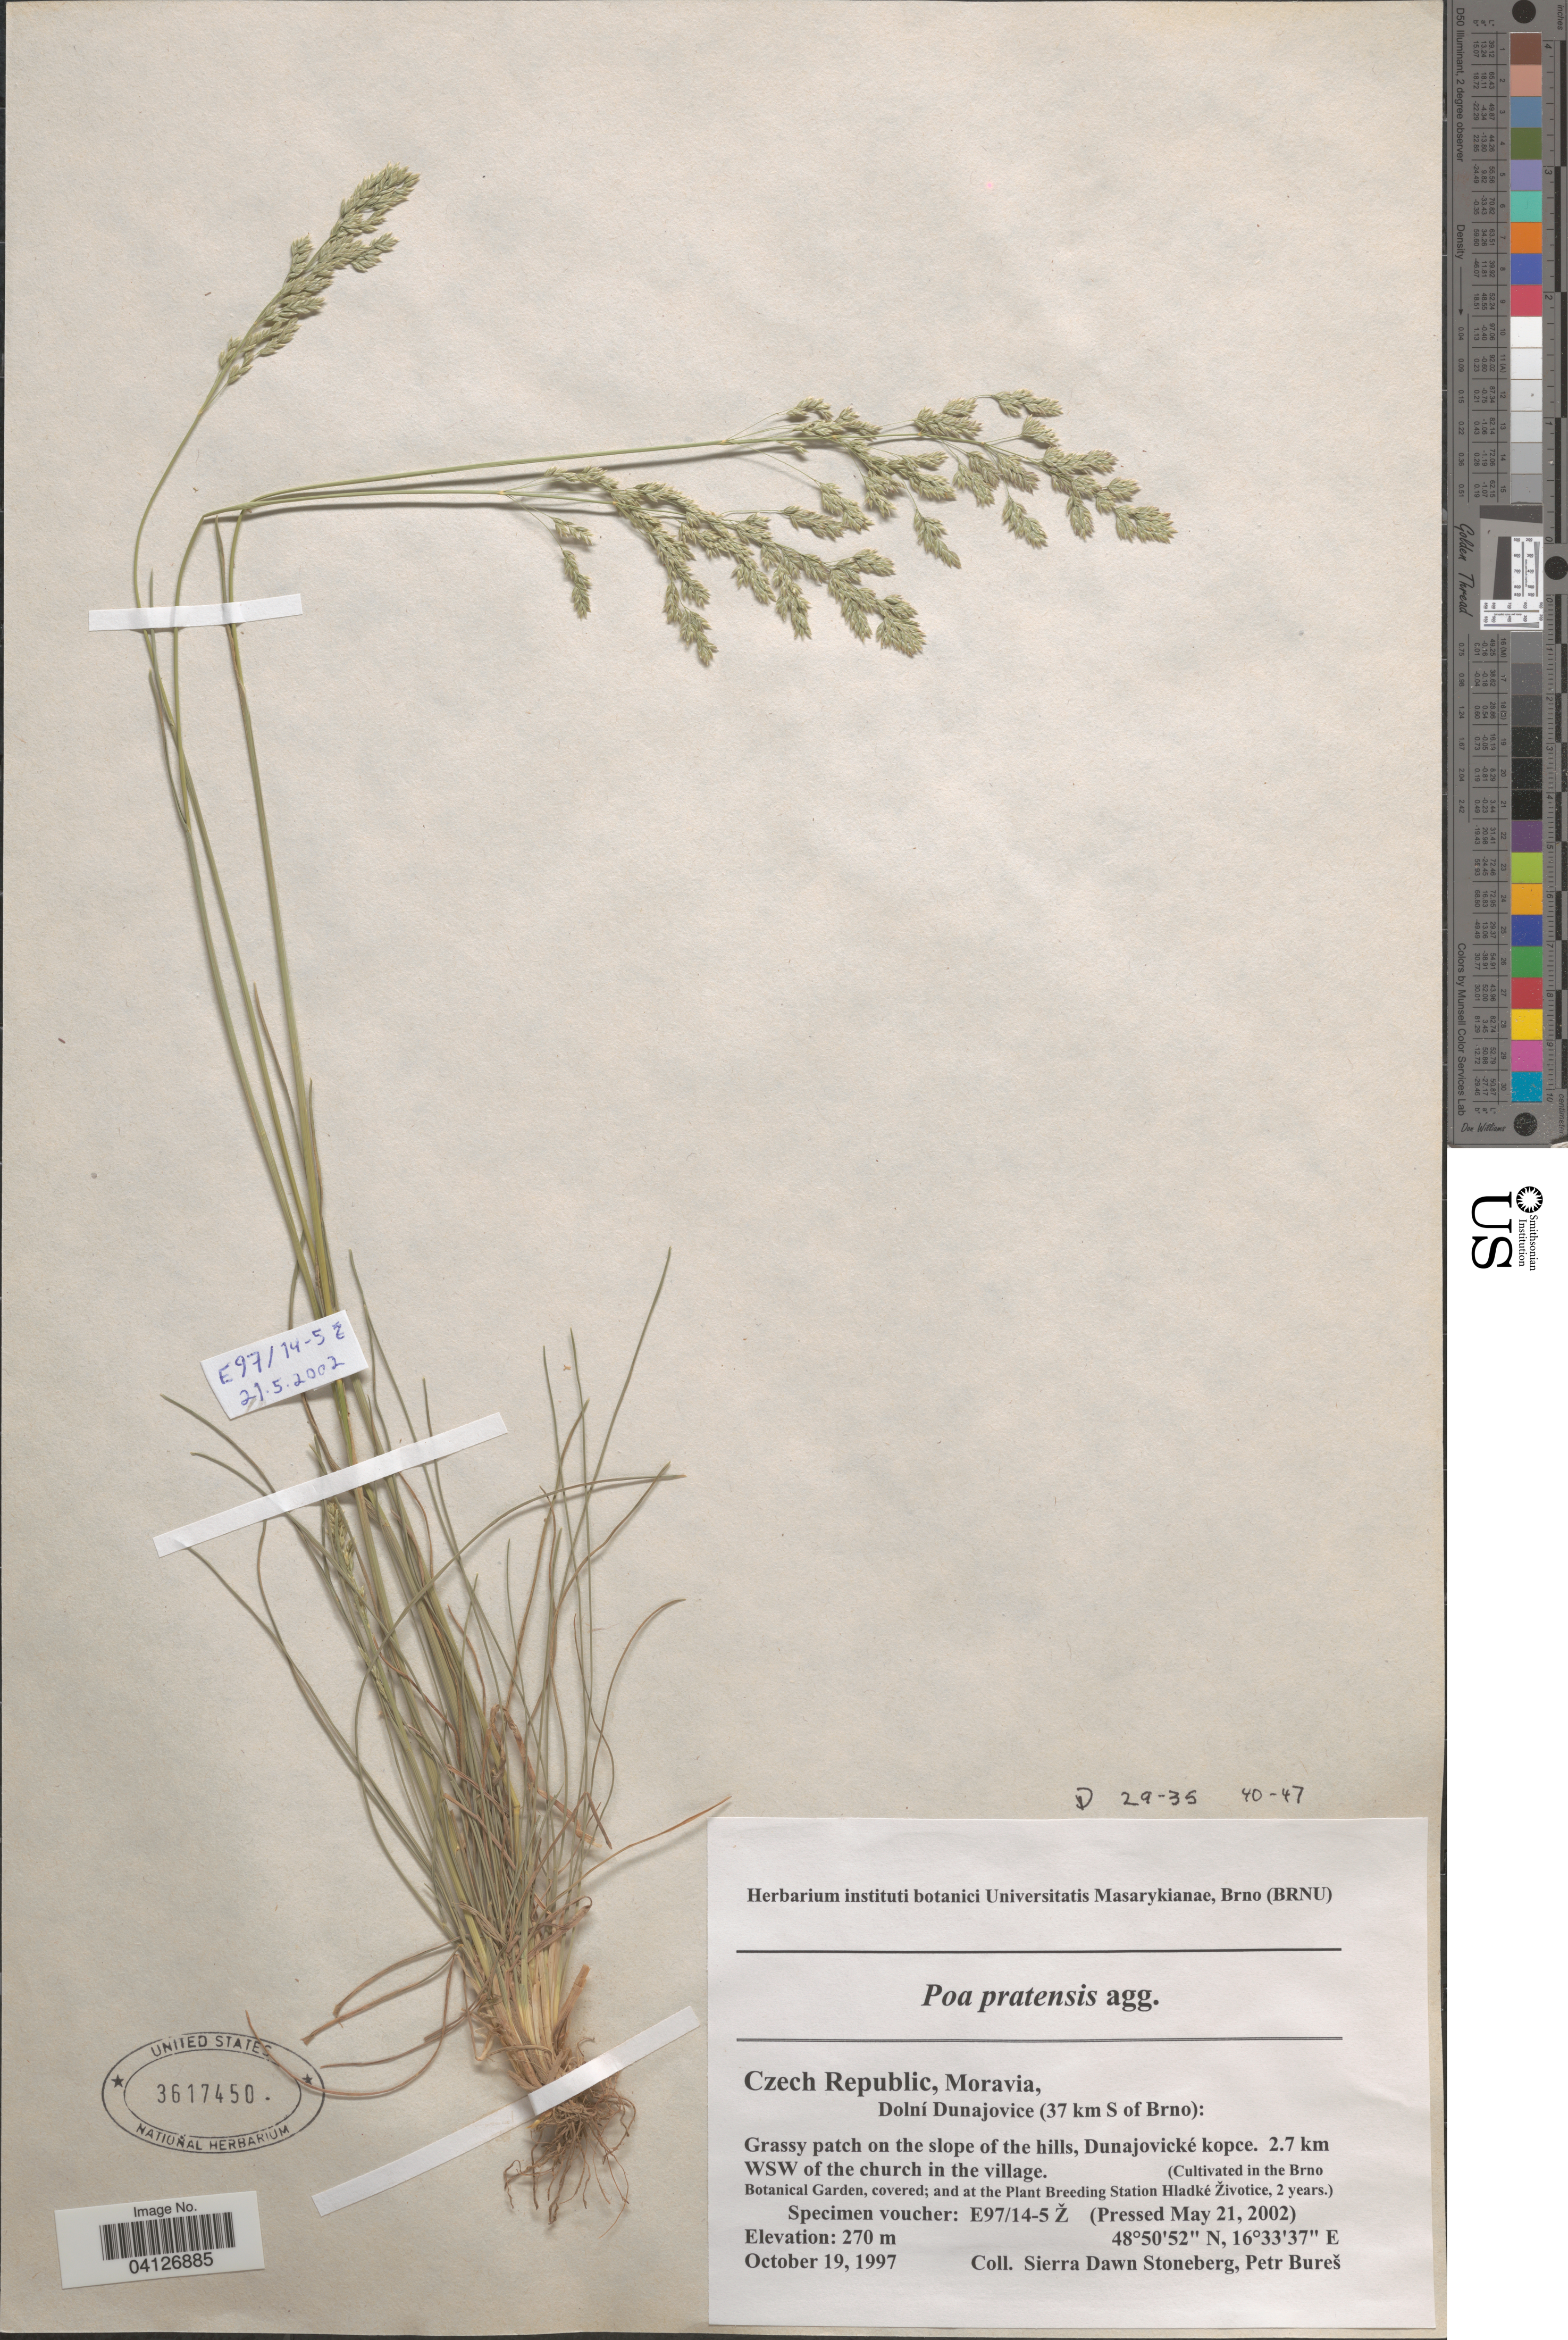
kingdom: Plantae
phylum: Tracheophyta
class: Liliopsida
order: Poales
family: Poaceae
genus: Poa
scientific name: Poa pratensis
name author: L.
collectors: Ex herb. instituti botanici Universitatis Masarykianae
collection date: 2002-05-21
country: Czechia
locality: In the Brno Botanical Garden, covered; and at the Plant Breeding Station Hladké Životice, 2 years.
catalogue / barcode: US 3617450